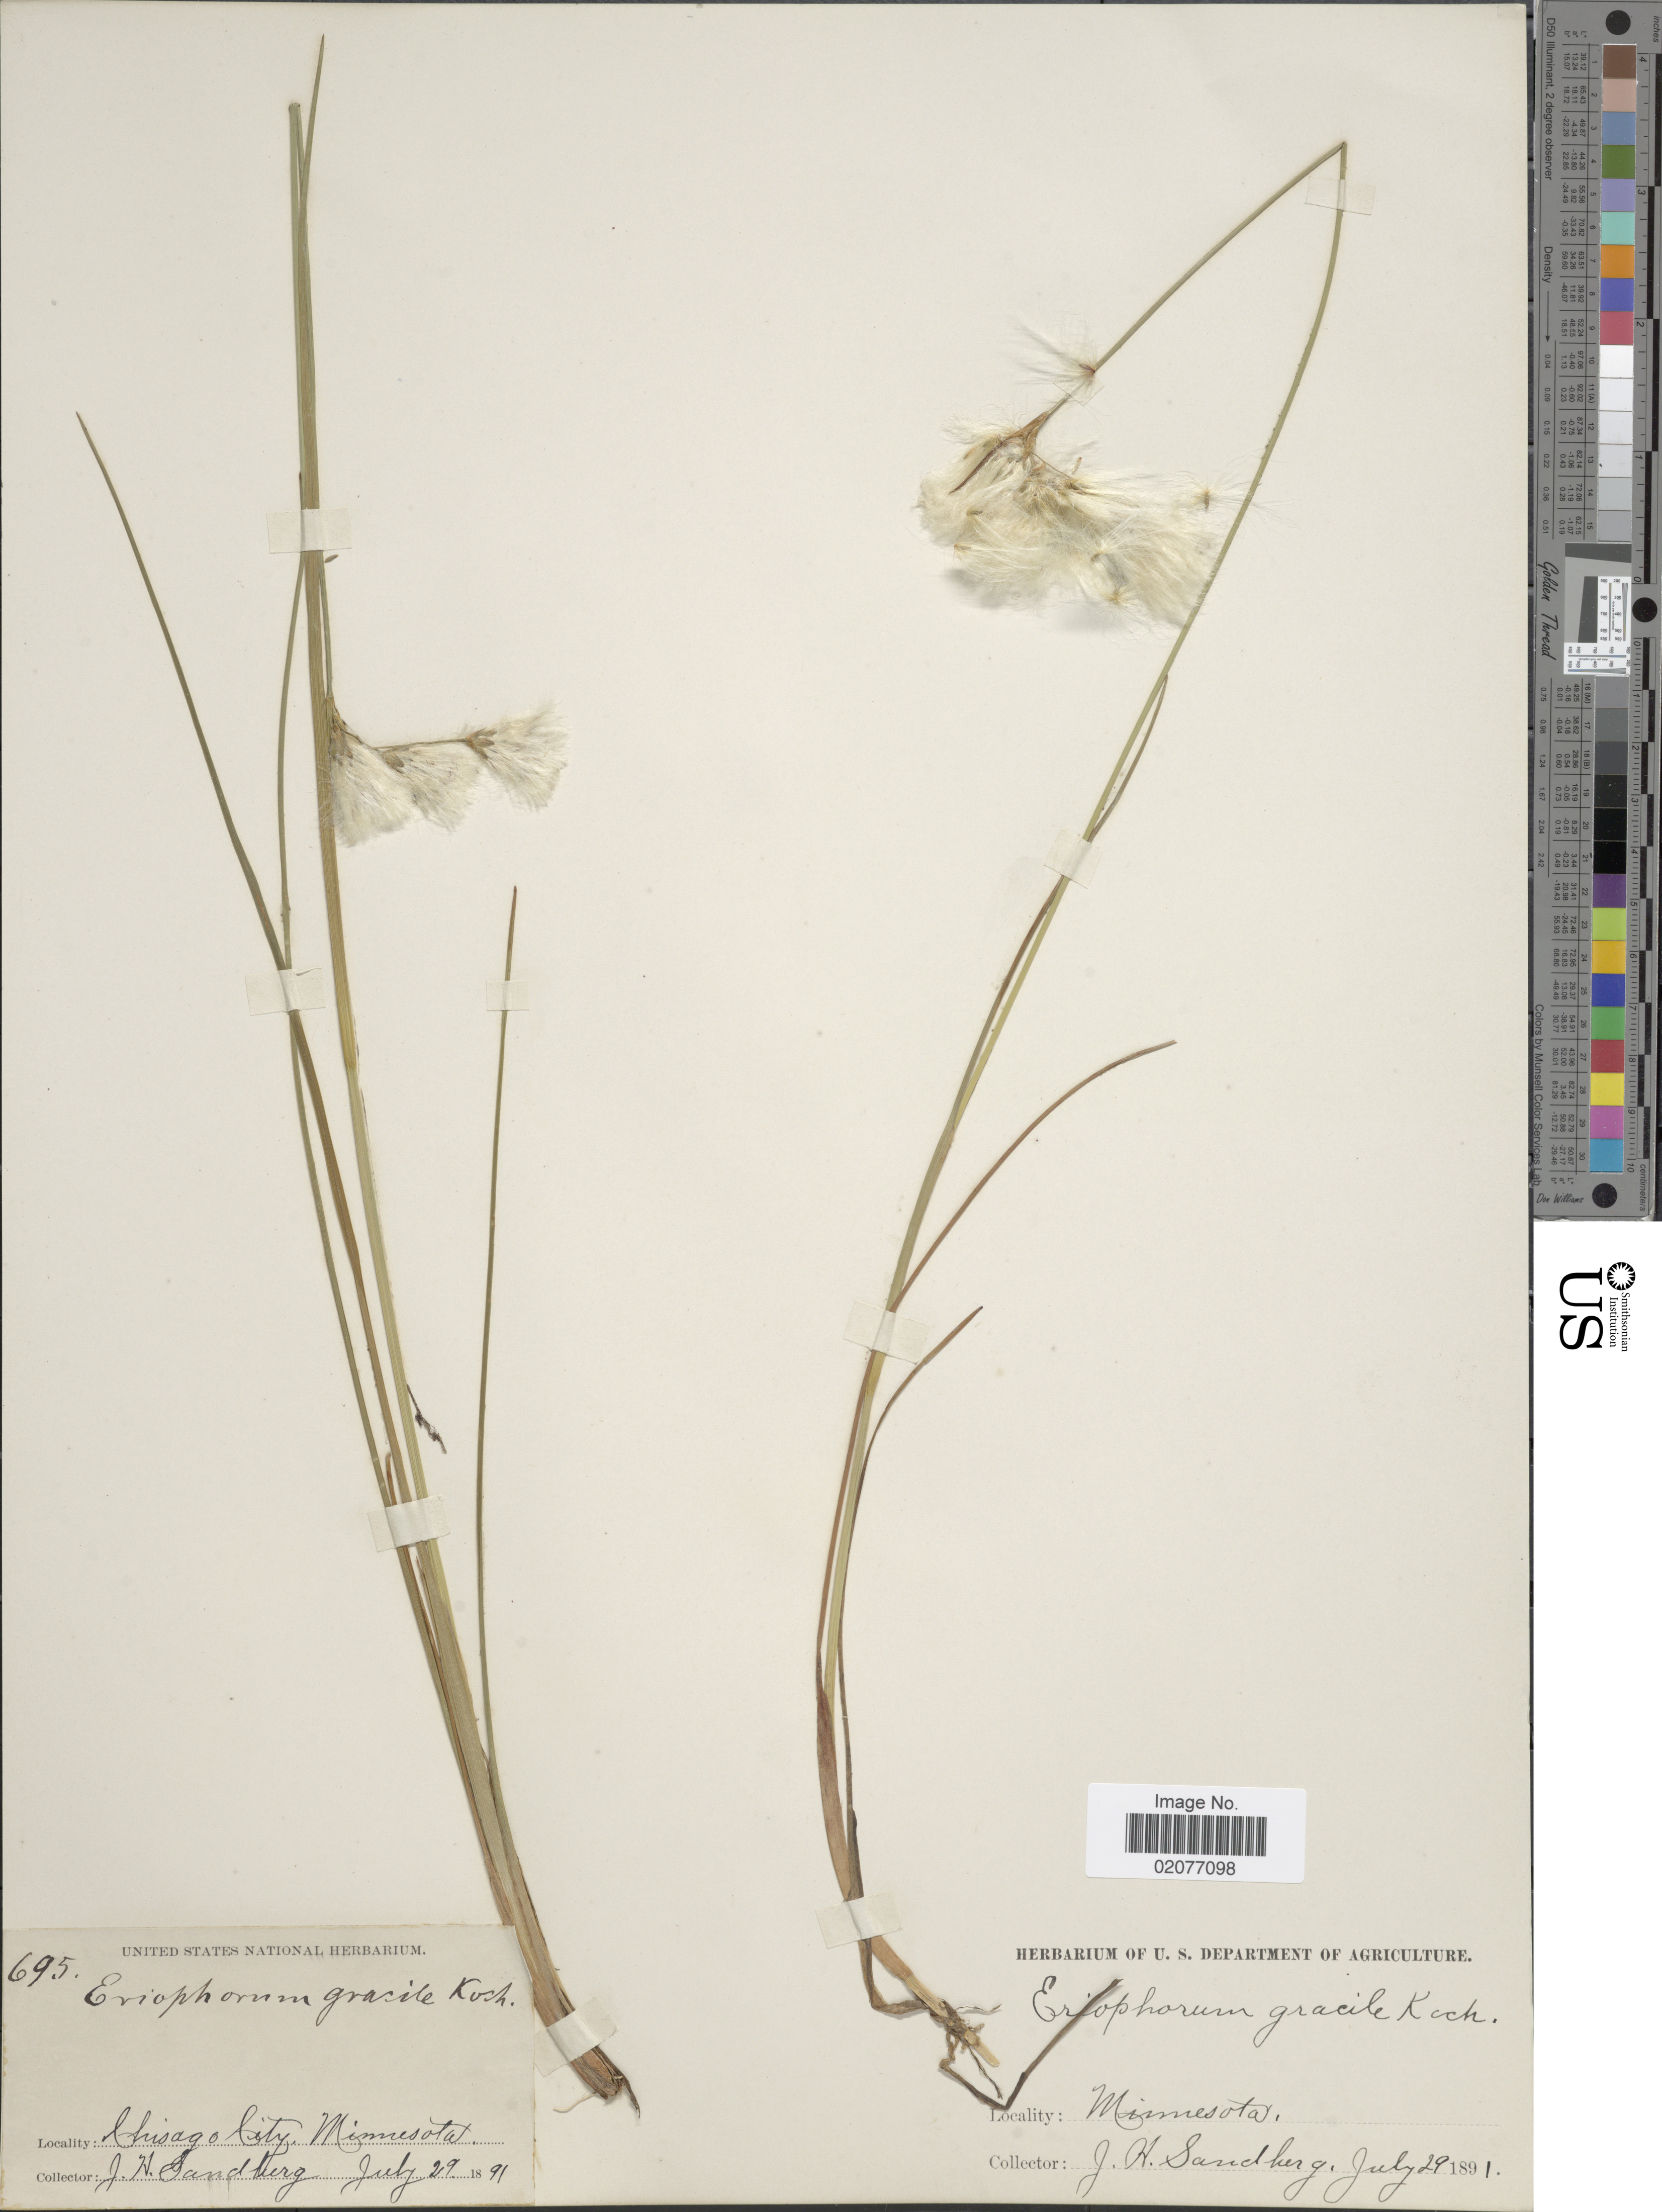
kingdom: Plantae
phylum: Tracheophyta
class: Liliopsida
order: Poales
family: Cyperaceae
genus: Eriophorum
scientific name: Eriophorum gracile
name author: W.D.J. Koch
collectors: J. H. Sandberg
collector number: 695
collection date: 1891-07-29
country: United States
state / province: Minnesota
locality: Chicago City